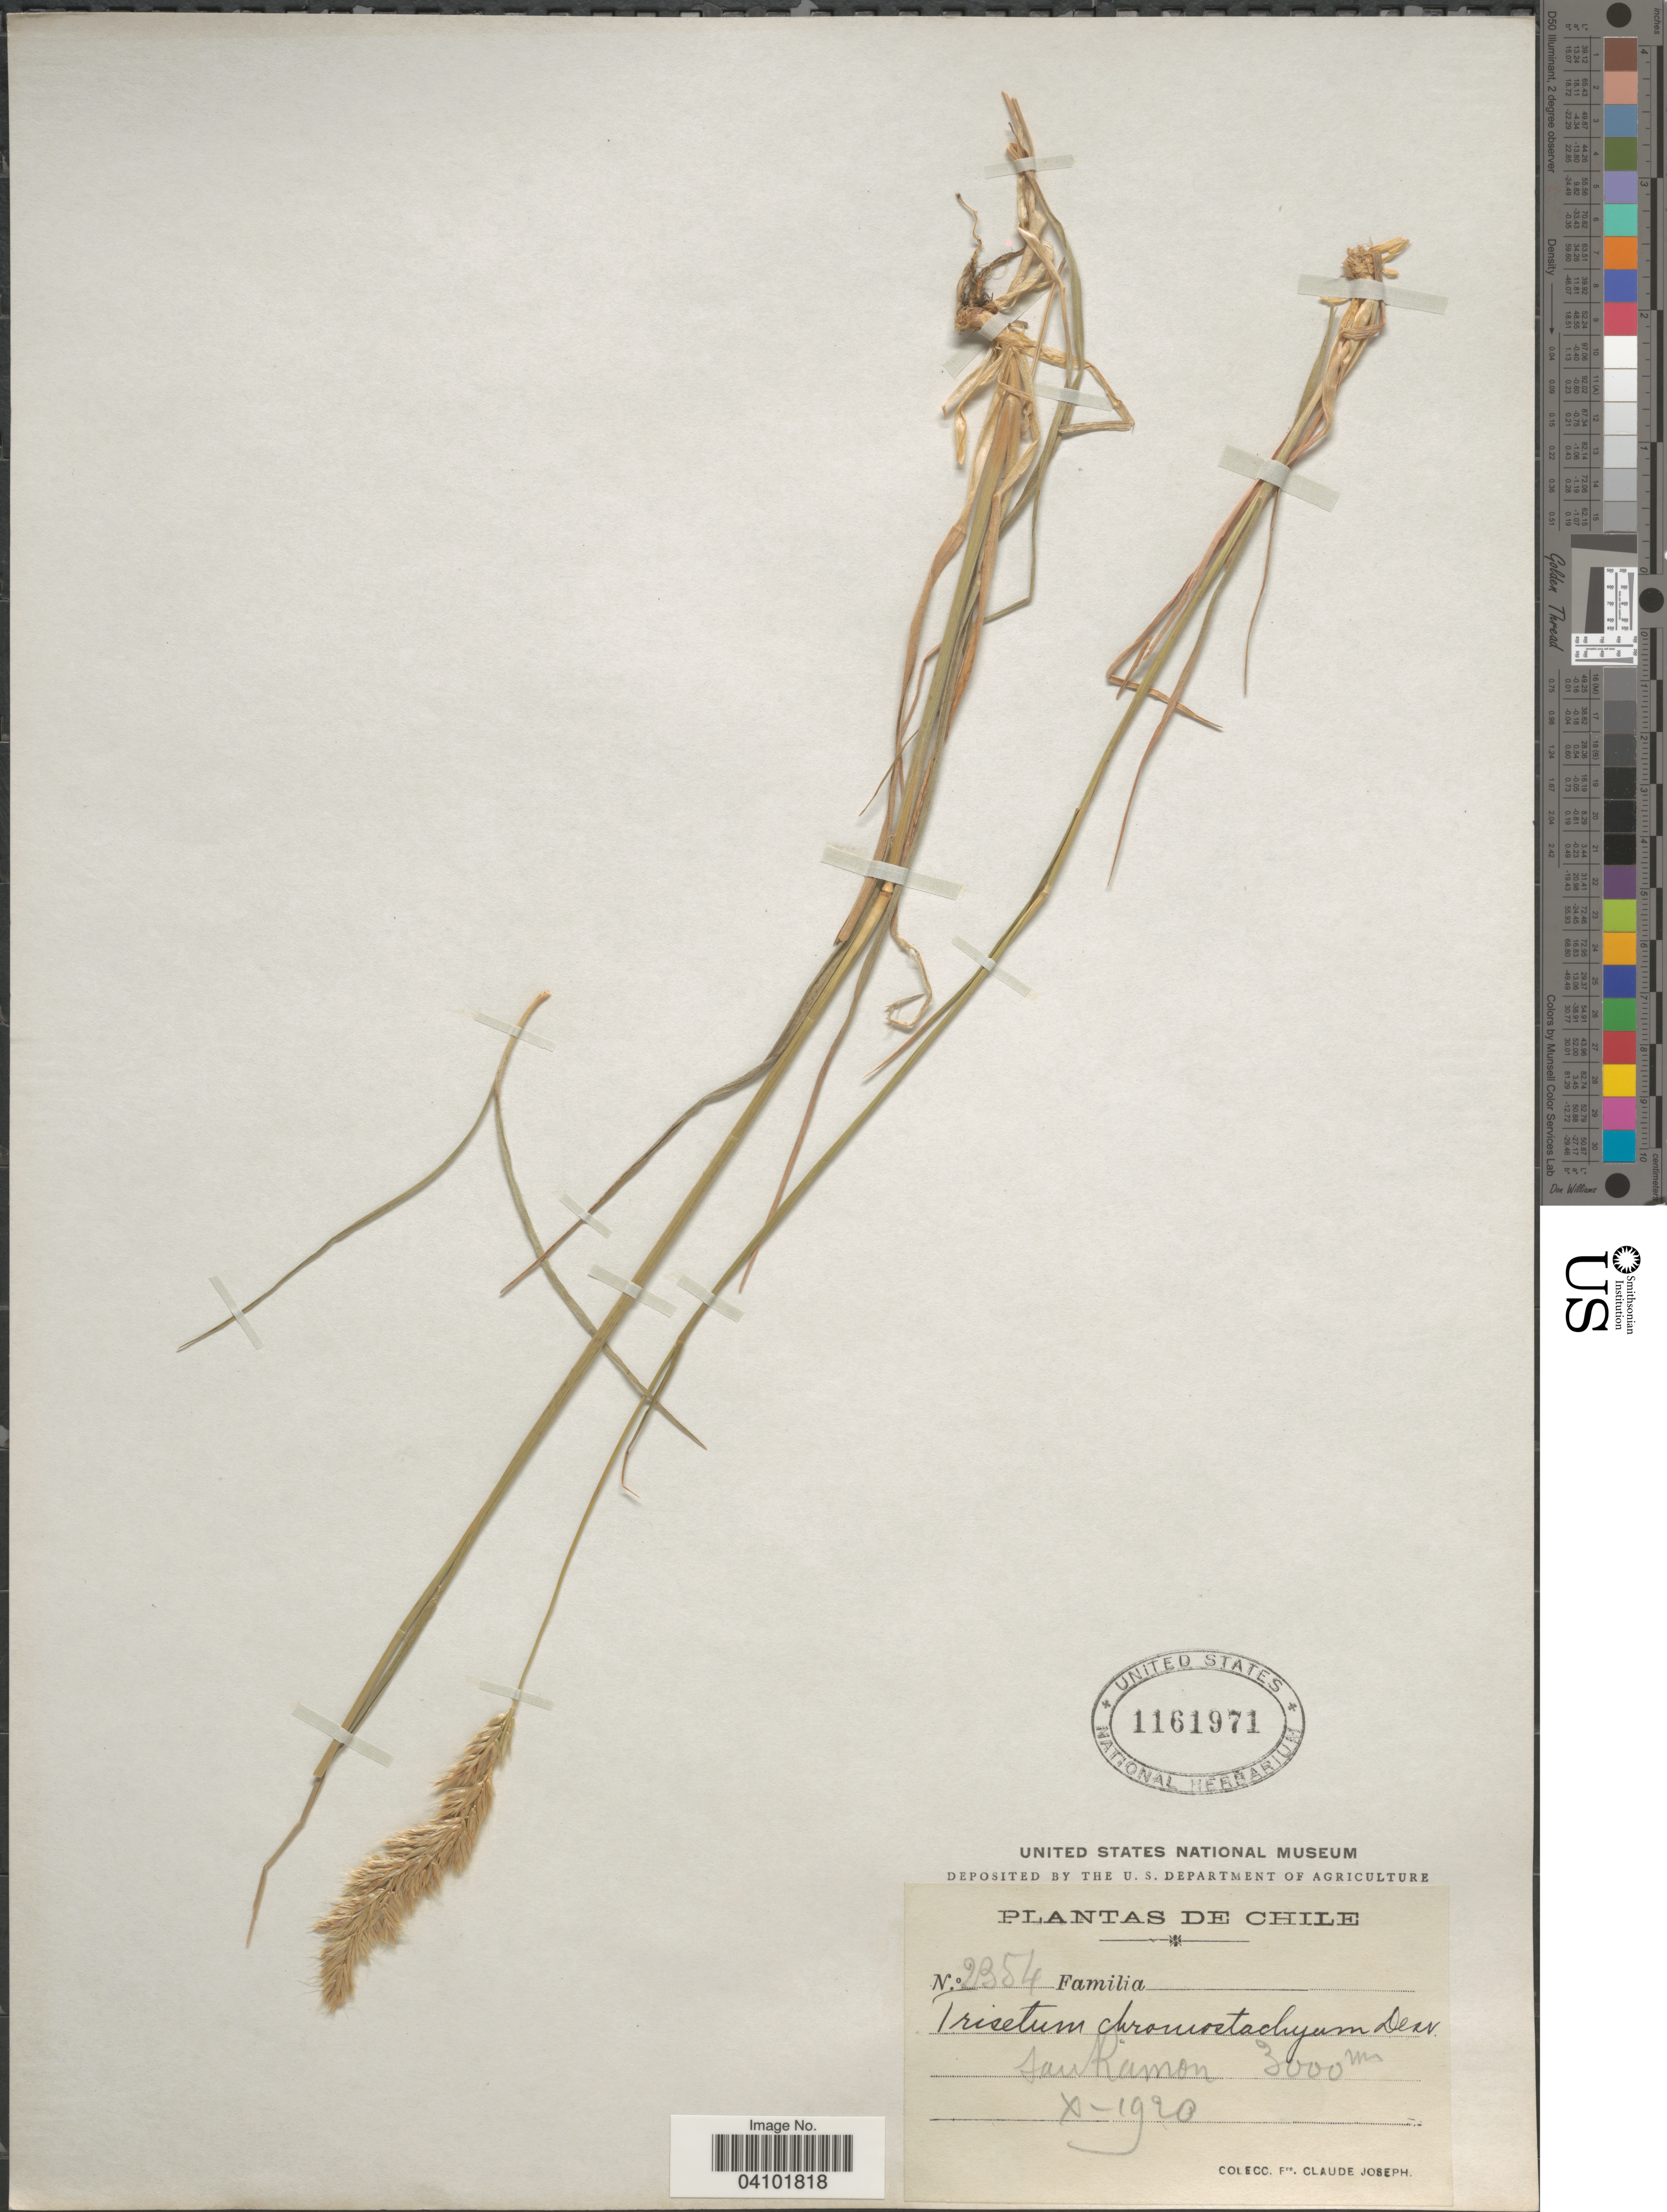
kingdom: Plantae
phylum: Tracheophyta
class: Liliopsida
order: Poales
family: Poaceae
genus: Koeleria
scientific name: Koeleria caudulata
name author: (Trin.) Griseb.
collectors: Bro. Claude-Joseph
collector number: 2354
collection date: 1920-10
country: Chile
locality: San Ramon.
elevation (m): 3000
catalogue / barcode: US 1161971